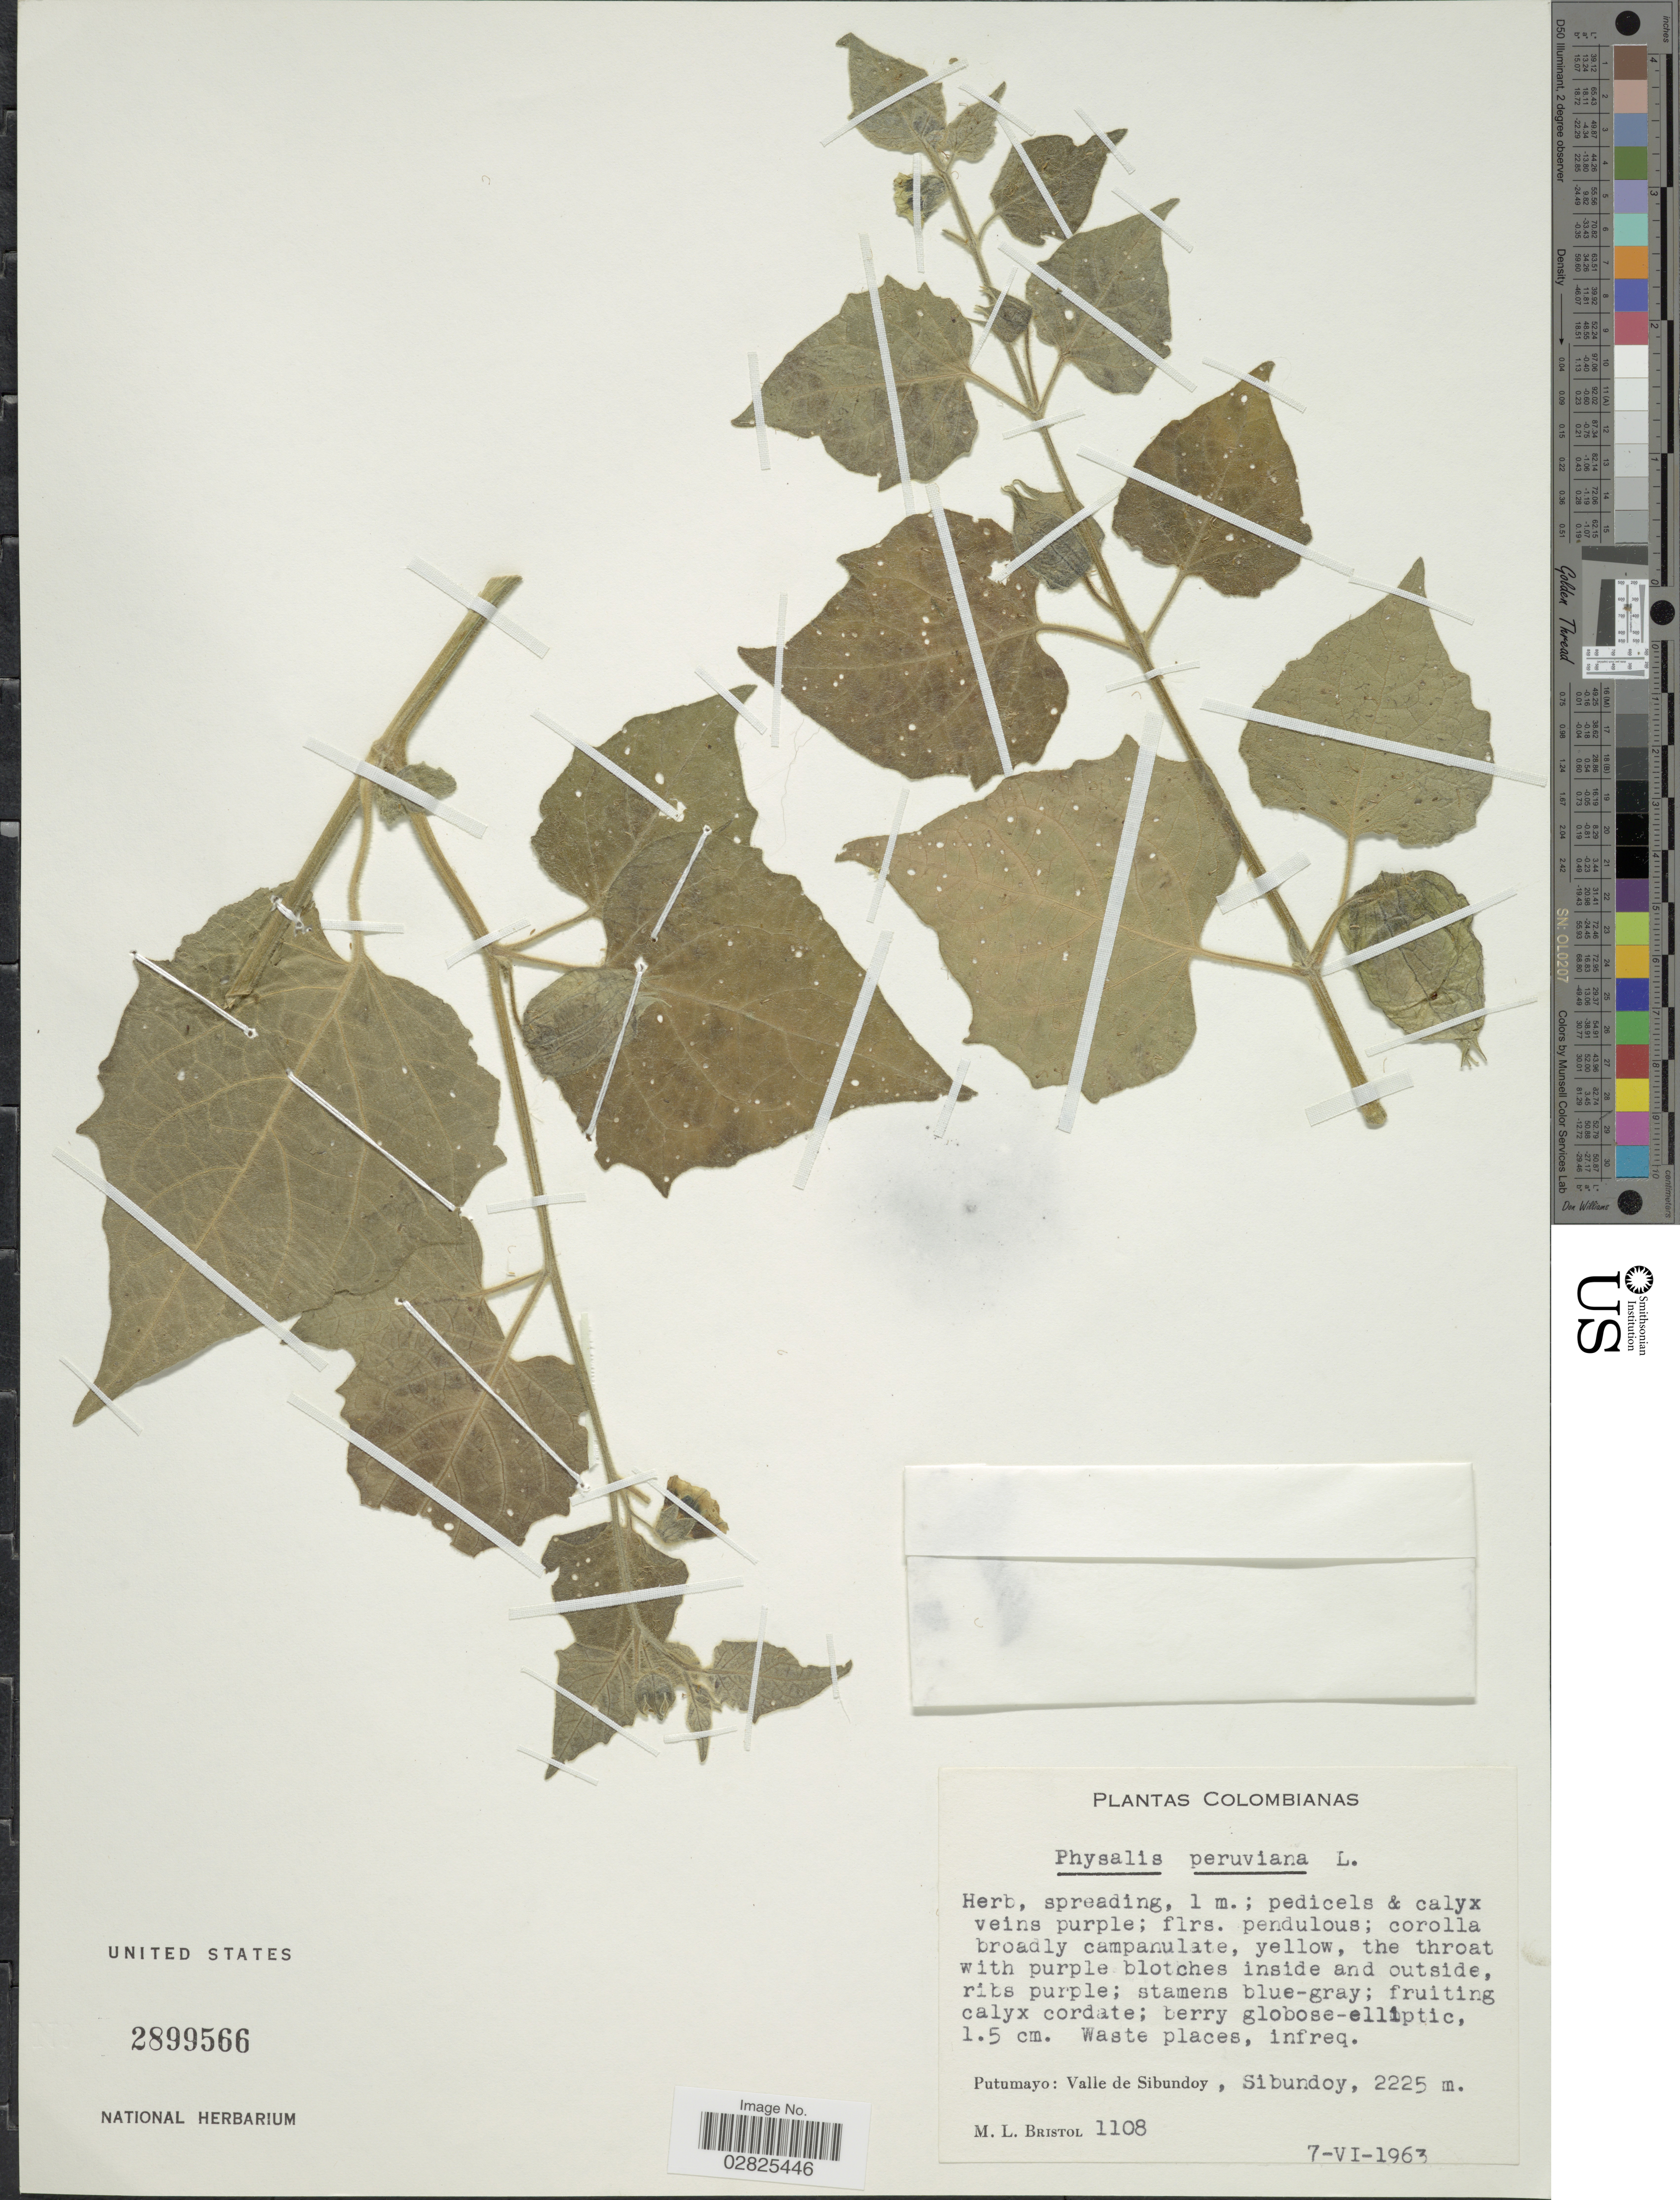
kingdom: Plantae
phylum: Tracheophyta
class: Magnoliopsida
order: Solanales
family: Solanaceae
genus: Physalis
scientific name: Physalis peruviana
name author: L.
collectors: M. L. Bristol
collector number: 1108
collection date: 1963-06-07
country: Colombia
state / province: Putumayo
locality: Valle de Sibundoy, Sibundoy.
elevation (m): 2225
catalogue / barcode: US 2899566